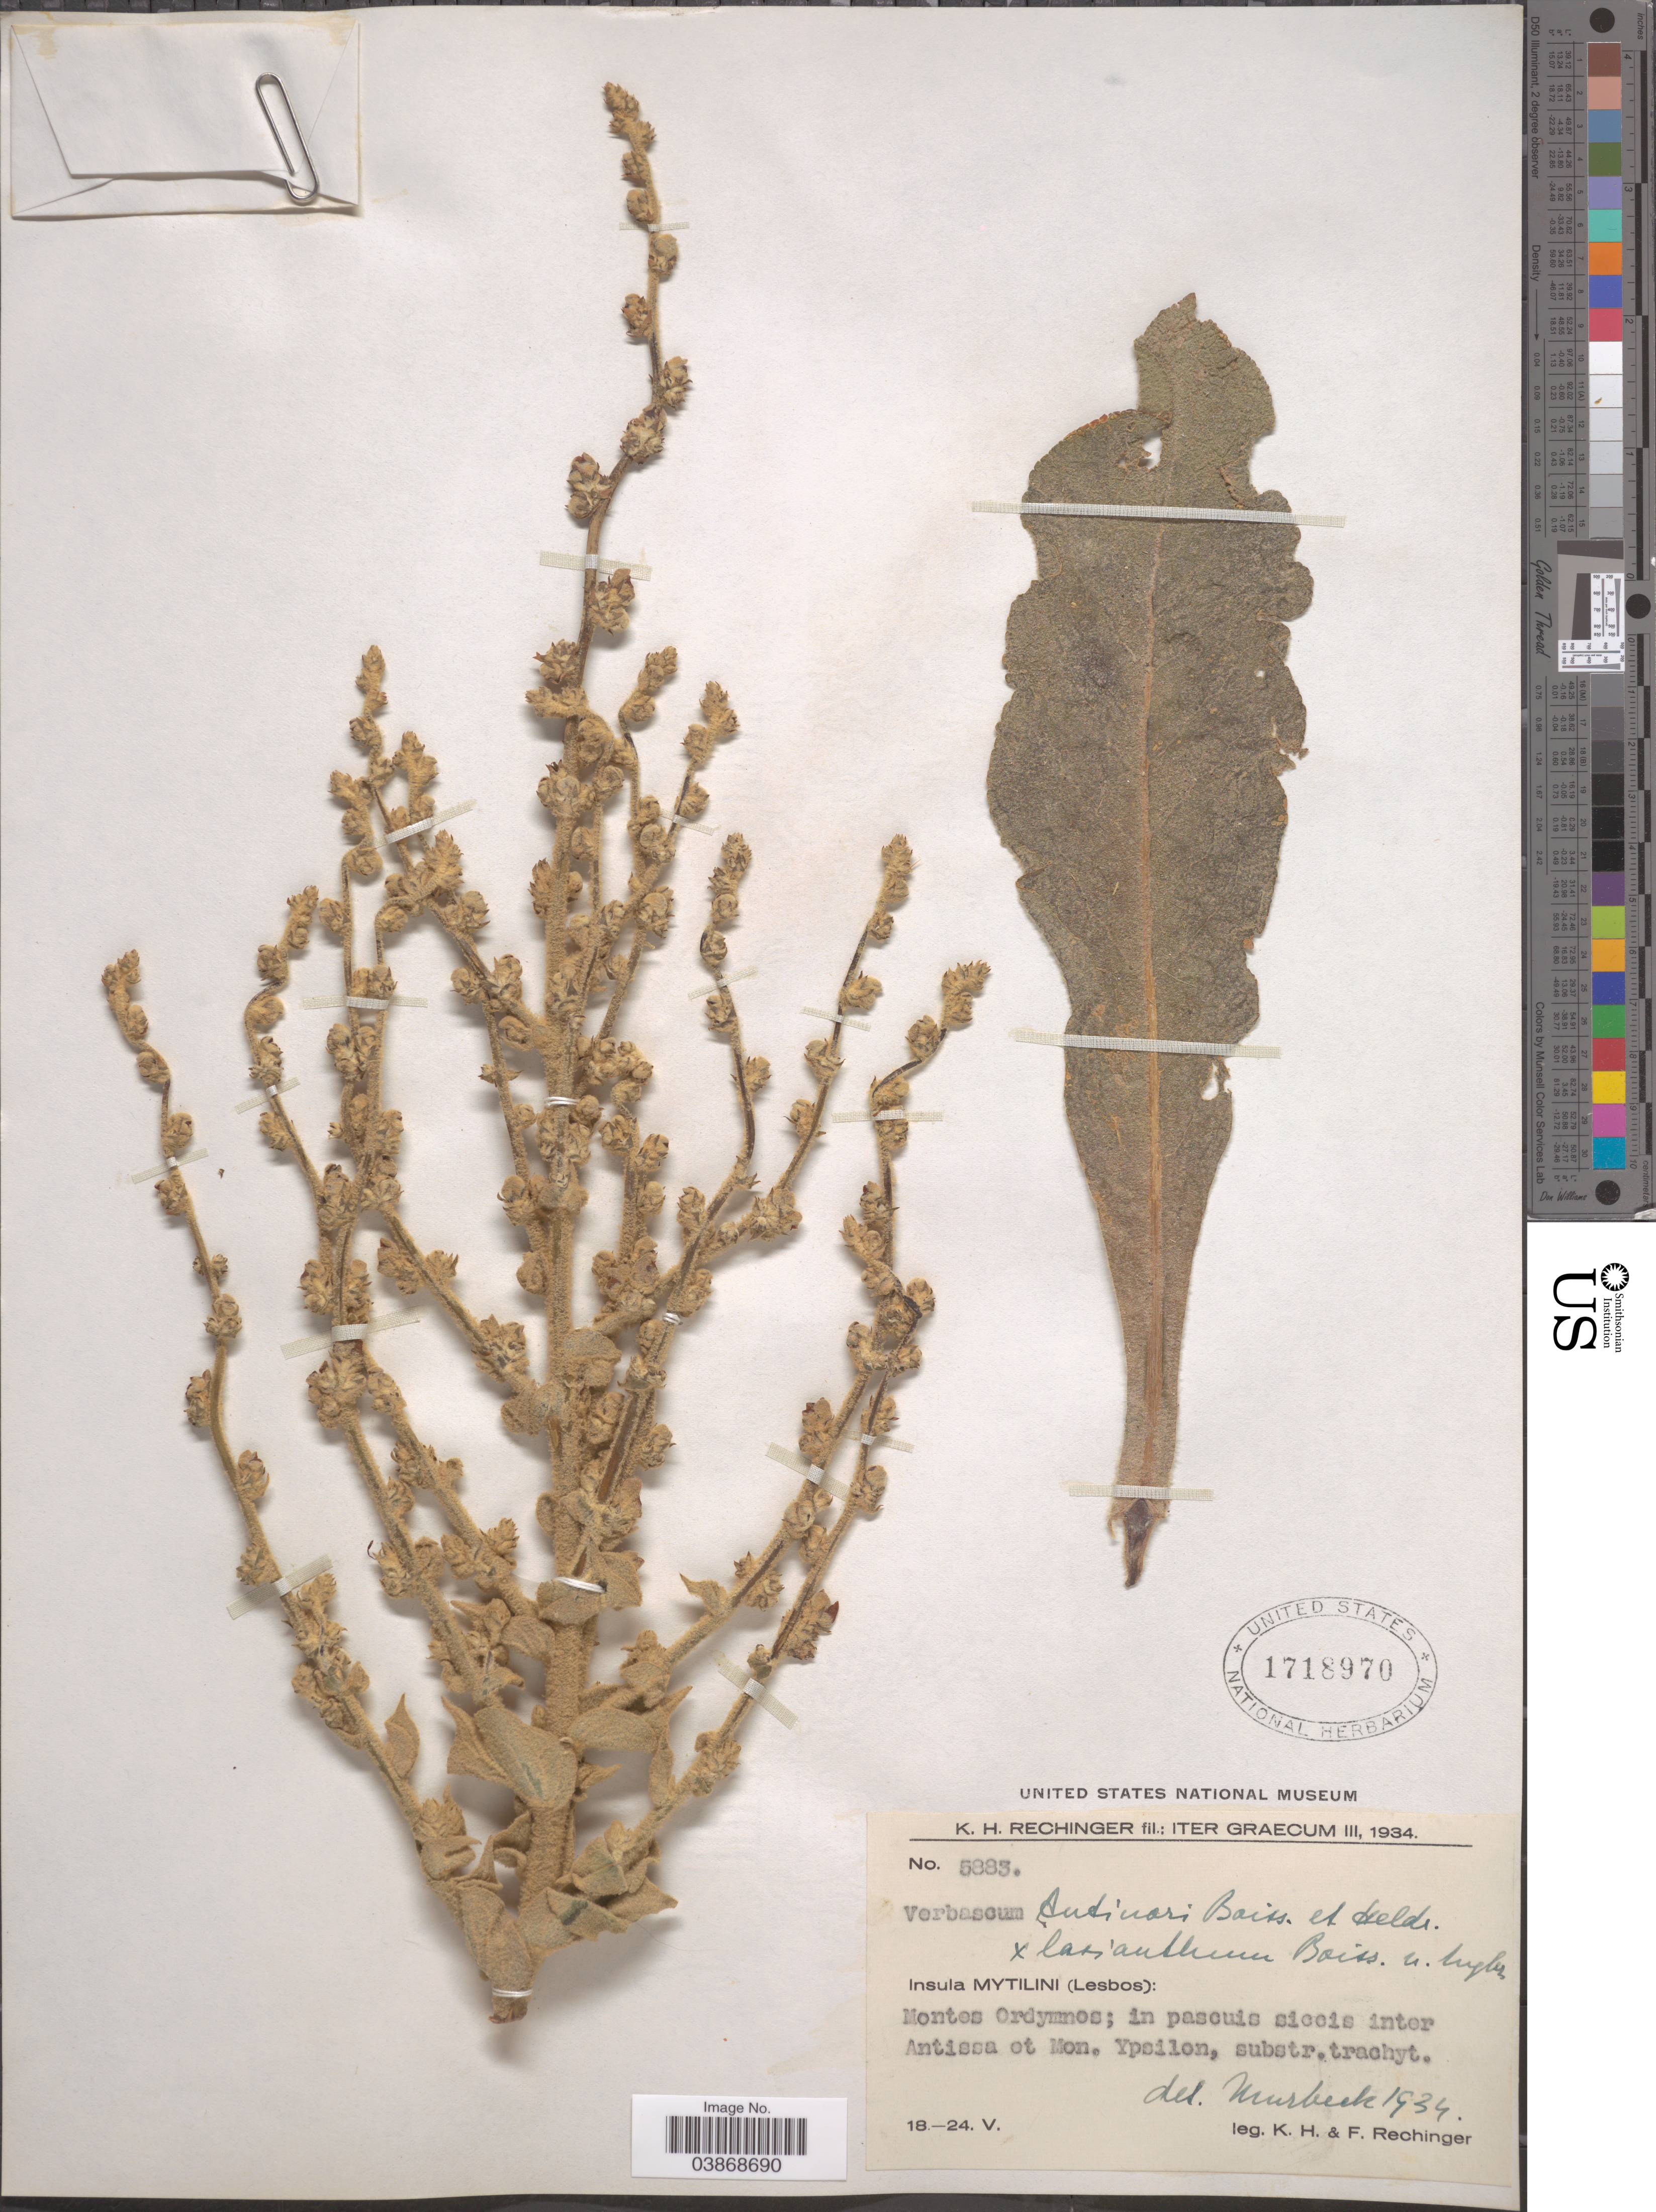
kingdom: Plantae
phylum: Tracheophyta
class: Magnoliopsida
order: Lamiales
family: Scrophulariaceae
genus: Verbascum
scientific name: Verbascum antinori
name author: Boiss. & Heldr.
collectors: K. H. Rechinger & F. Rechinger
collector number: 5883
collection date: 1934-05-18/1934-05-24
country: Greece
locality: Iter Graecum. Insula Mytilini (Lesbos): Montes Ordymnos; in pascuis siccis inter Antissa et Mon. Ypsilon, substr. trachyt.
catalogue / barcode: US 1718970